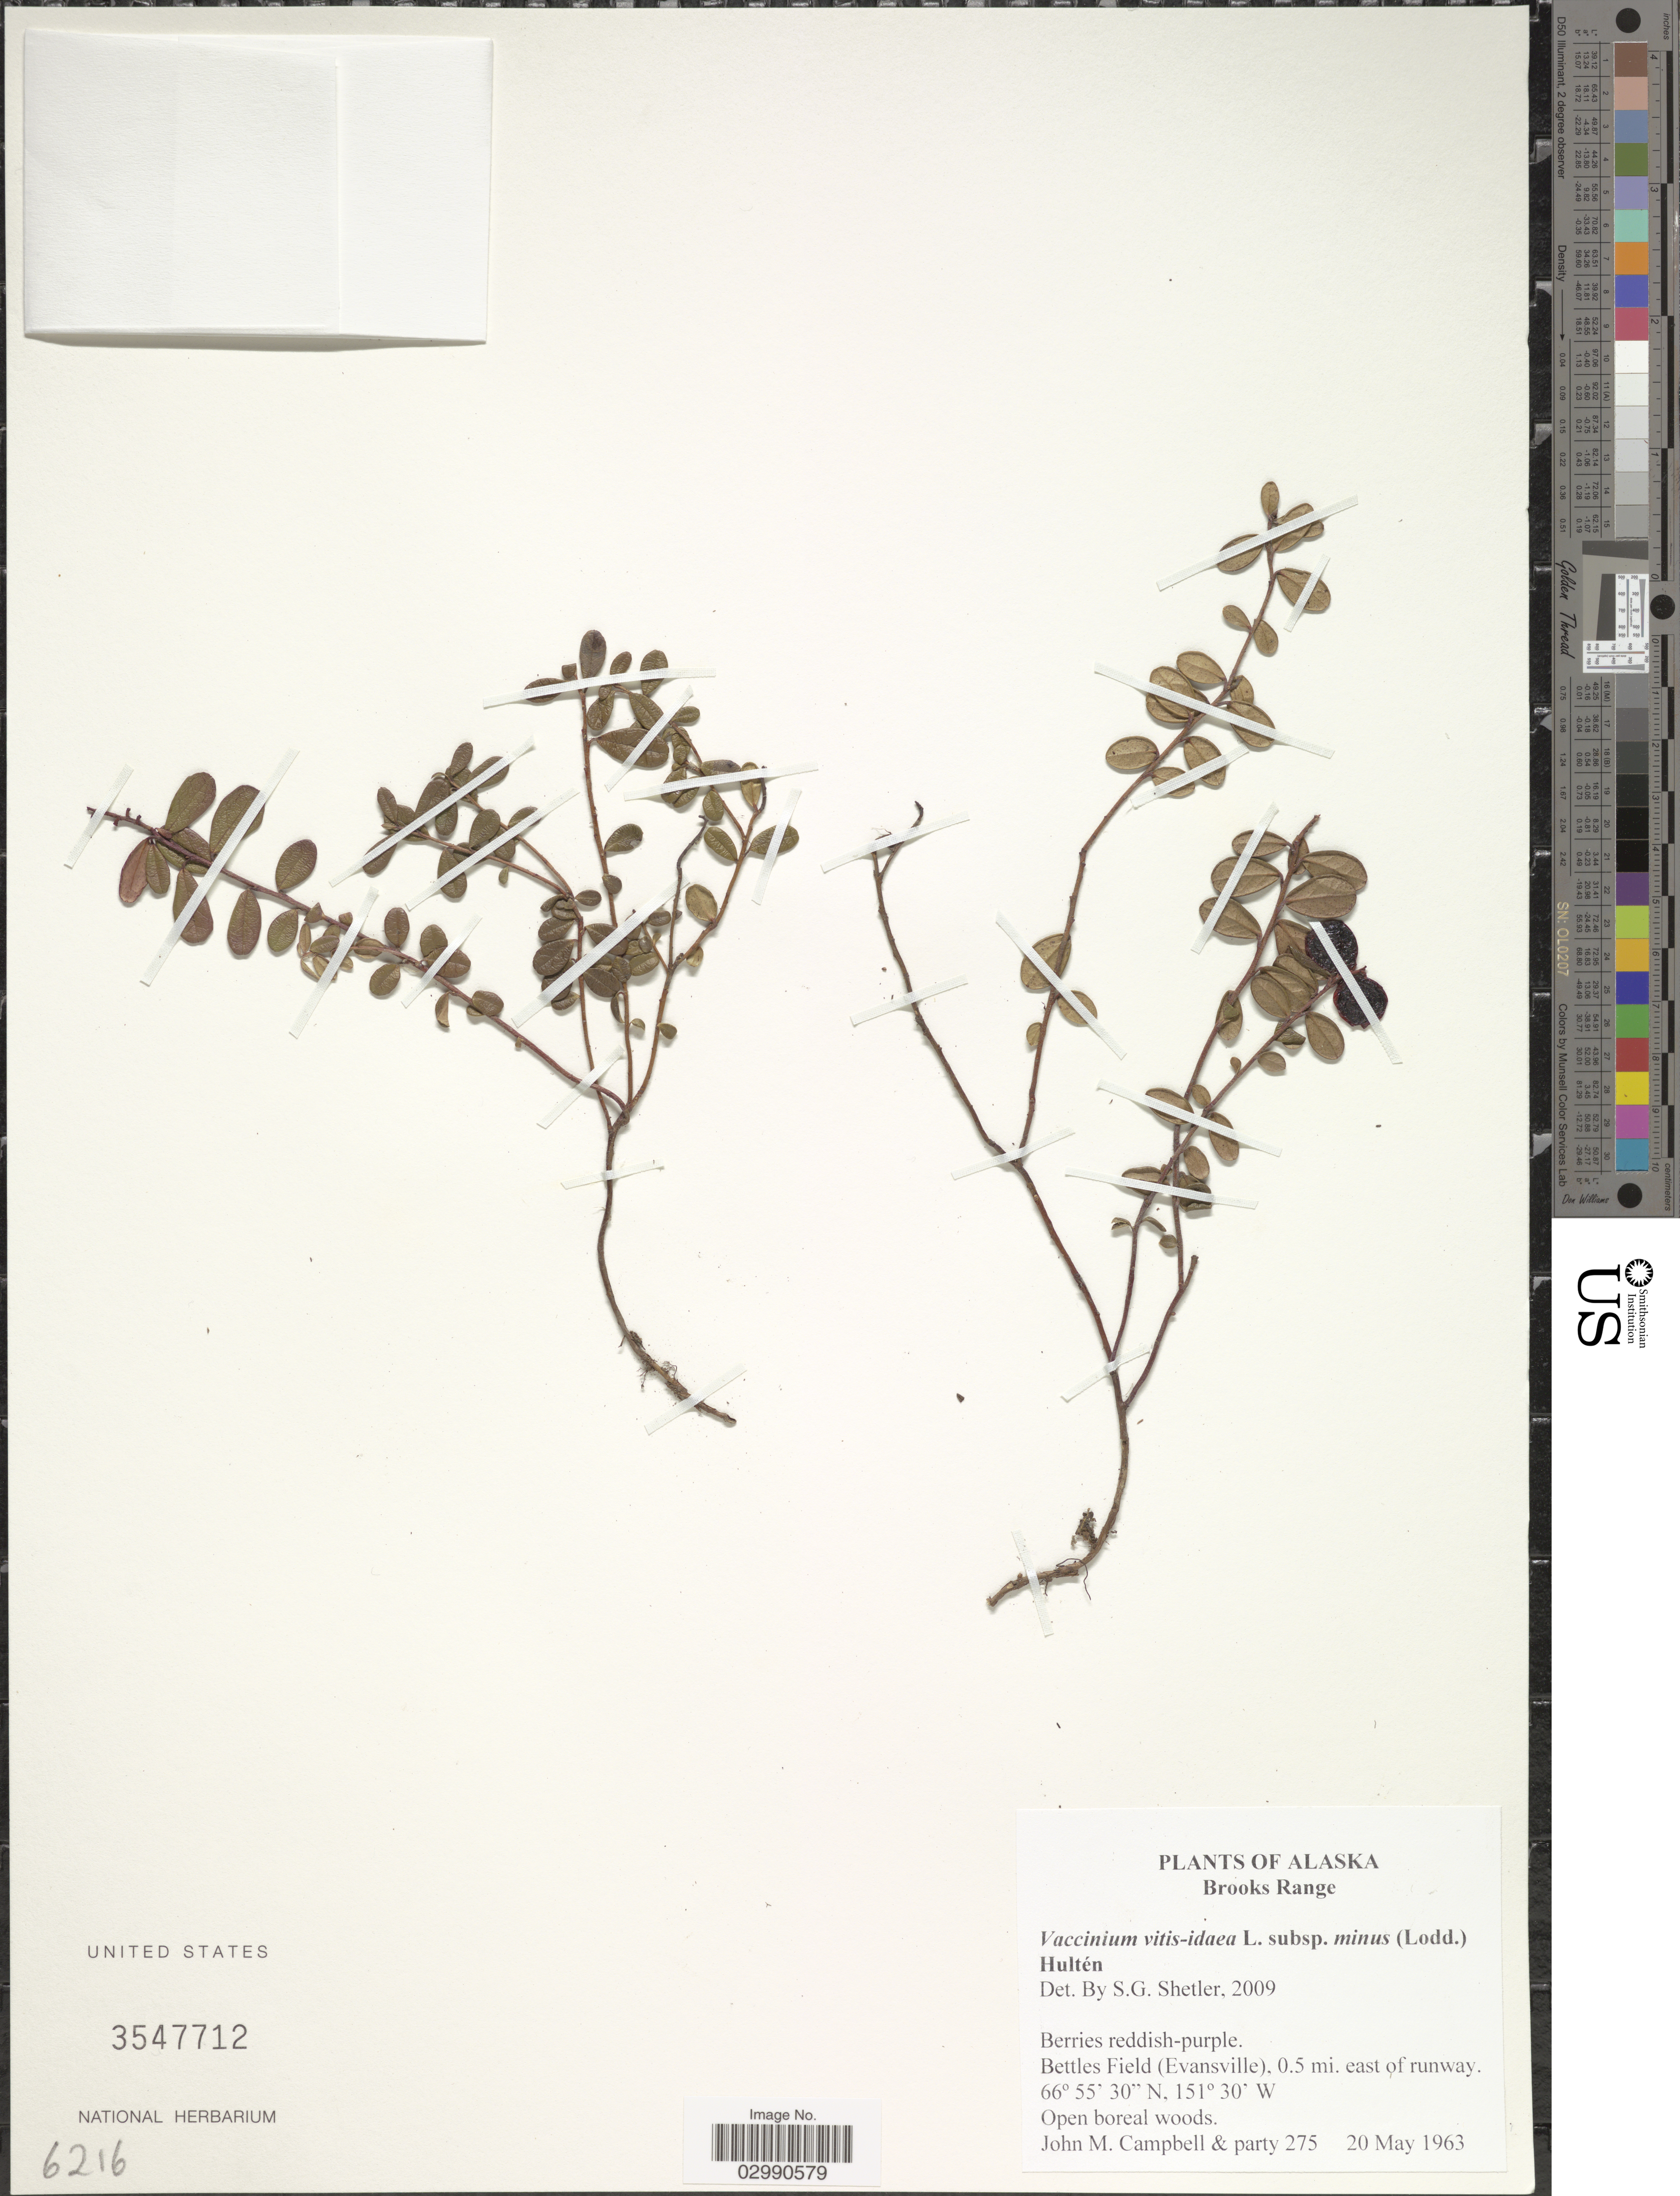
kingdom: Plantae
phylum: Tracheophyta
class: Magnoliopsida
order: Ericales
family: Ericaceae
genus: Vaccinium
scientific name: Vaccinium vitis-idaea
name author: L.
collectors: J. M. Campbell & et al.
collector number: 275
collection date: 1963-05-20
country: United States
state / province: Alaska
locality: Brooks Range. Bettles Field (Evansville), 0.5 mi. east of runway.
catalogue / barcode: US 357712